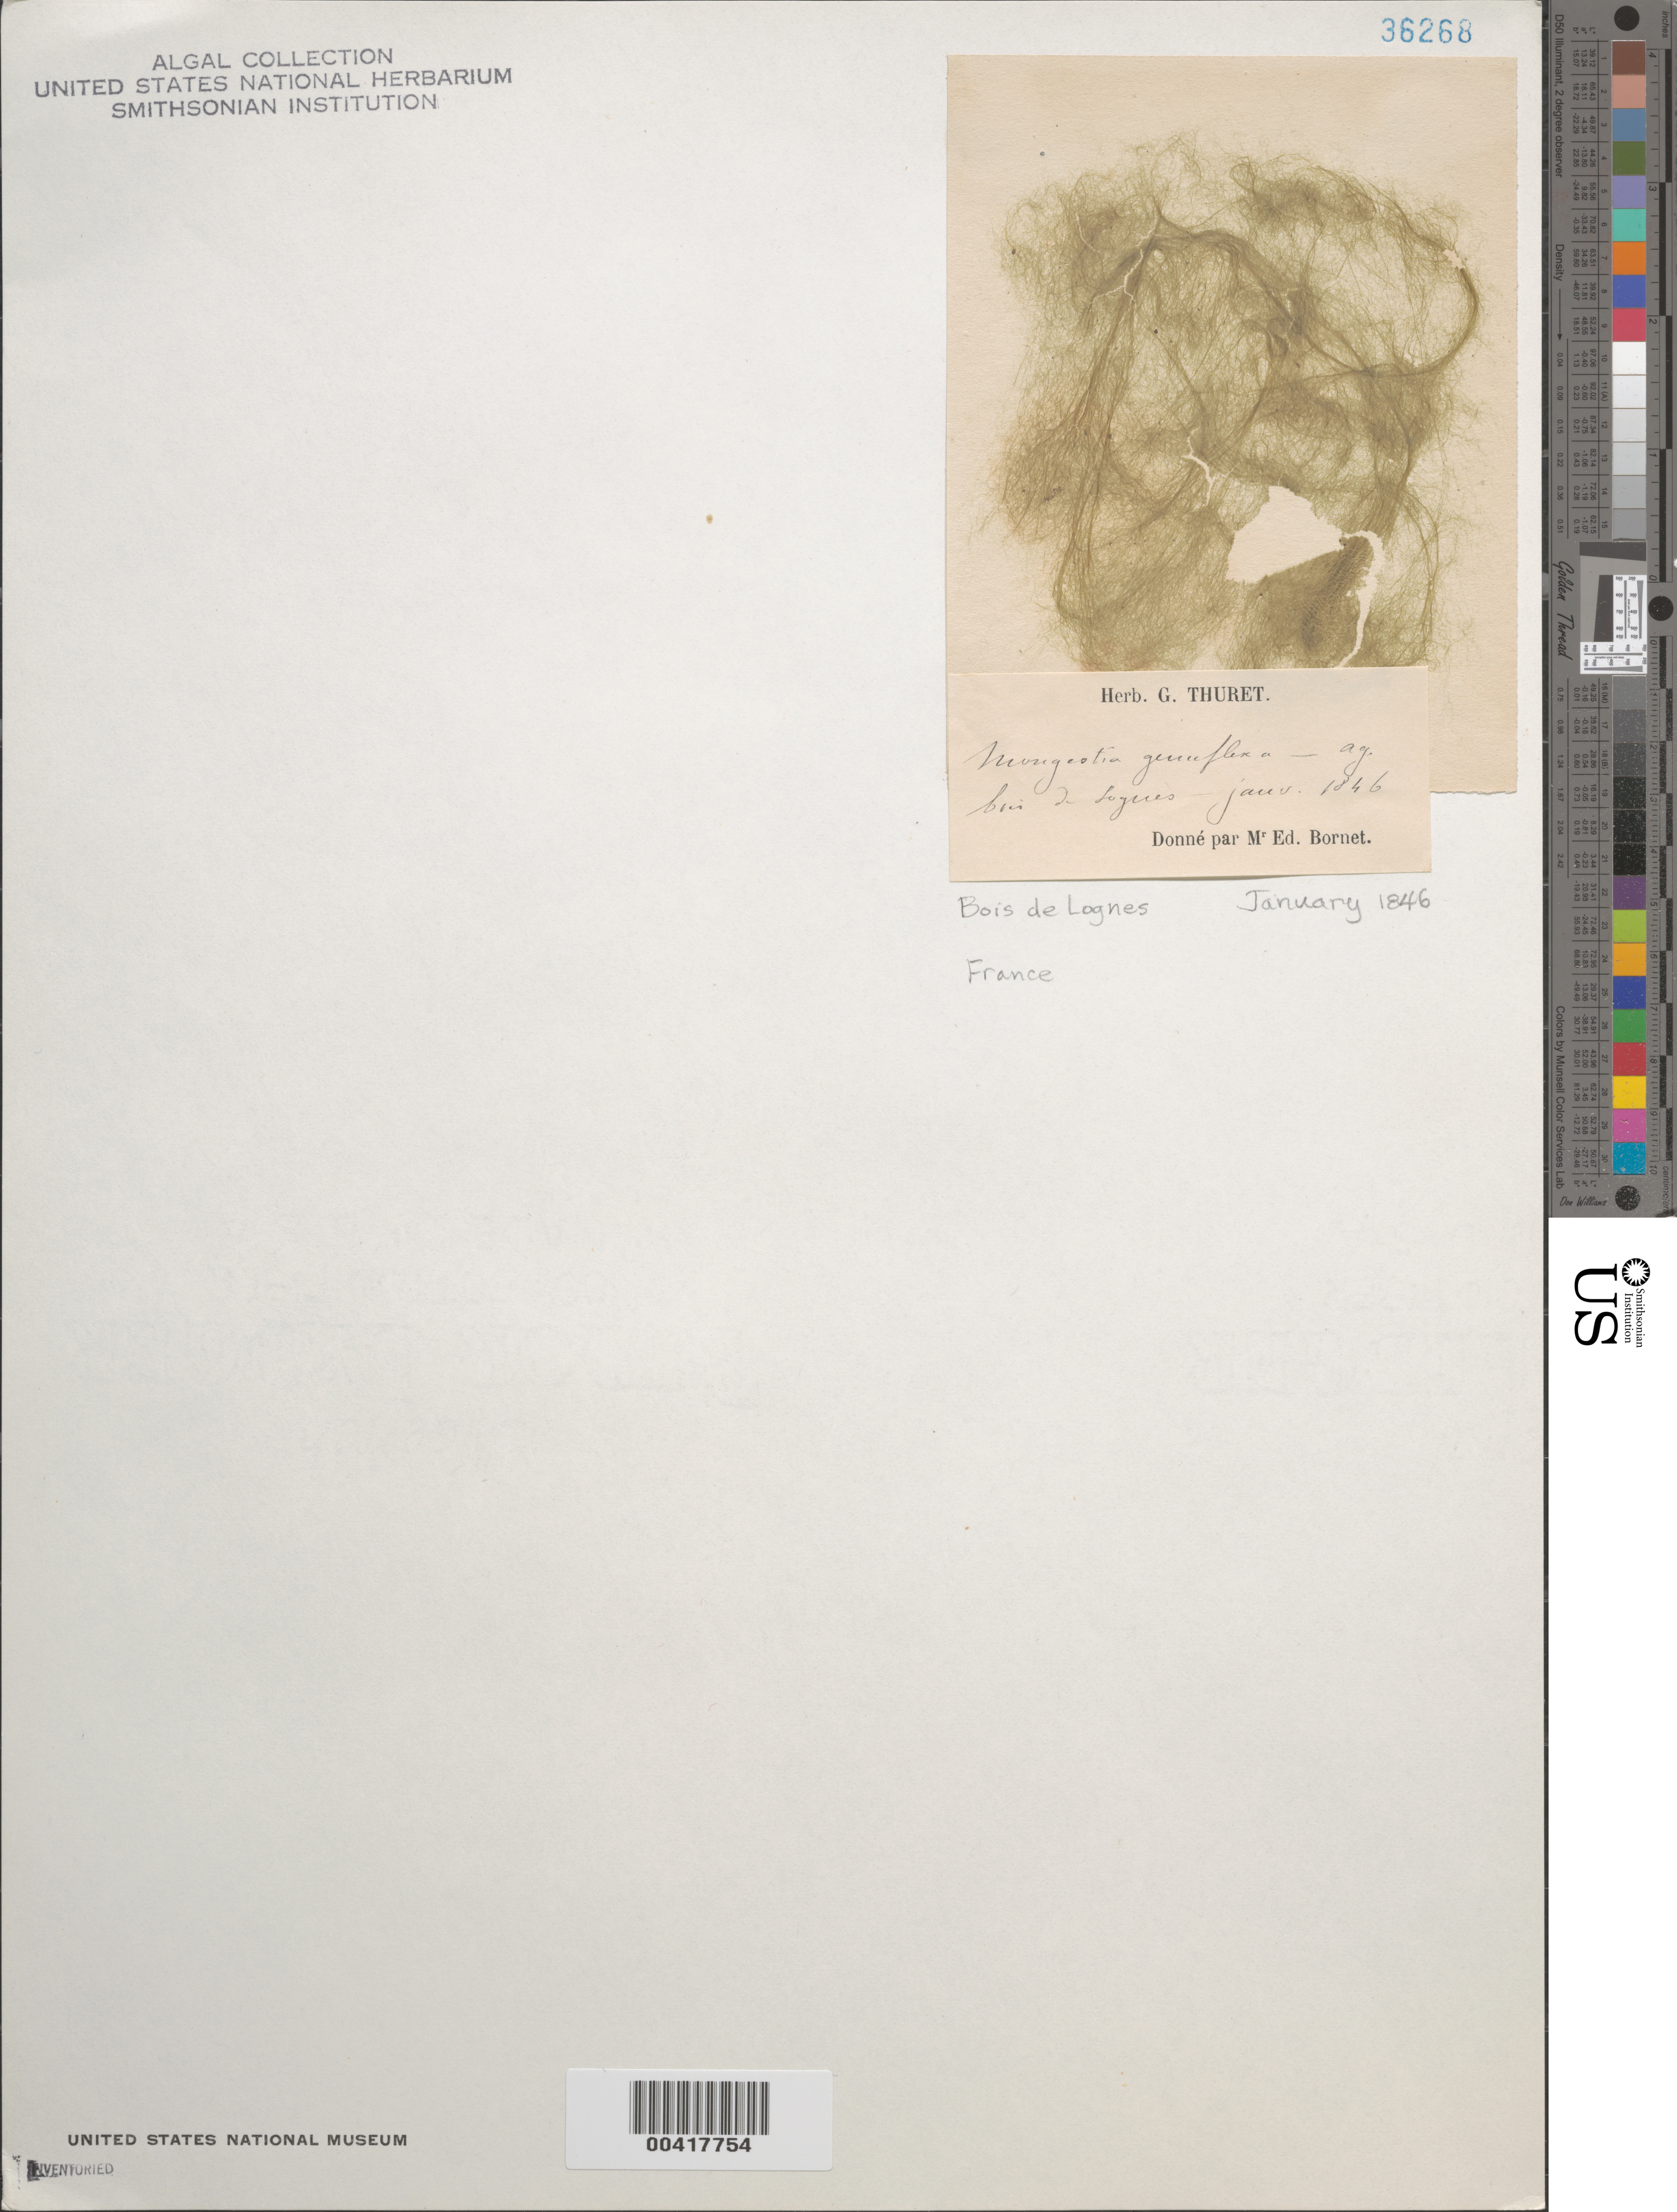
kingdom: Plantae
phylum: Charophyta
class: Zygnematophyceae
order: Zygnematales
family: Zygnemataceae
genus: Mougeotia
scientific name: Mougeotia genuflexa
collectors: Thuret, G. (herbarium)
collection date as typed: Jan 1846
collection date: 1846-01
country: France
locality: Bois de Lognes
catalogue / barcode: US 36268